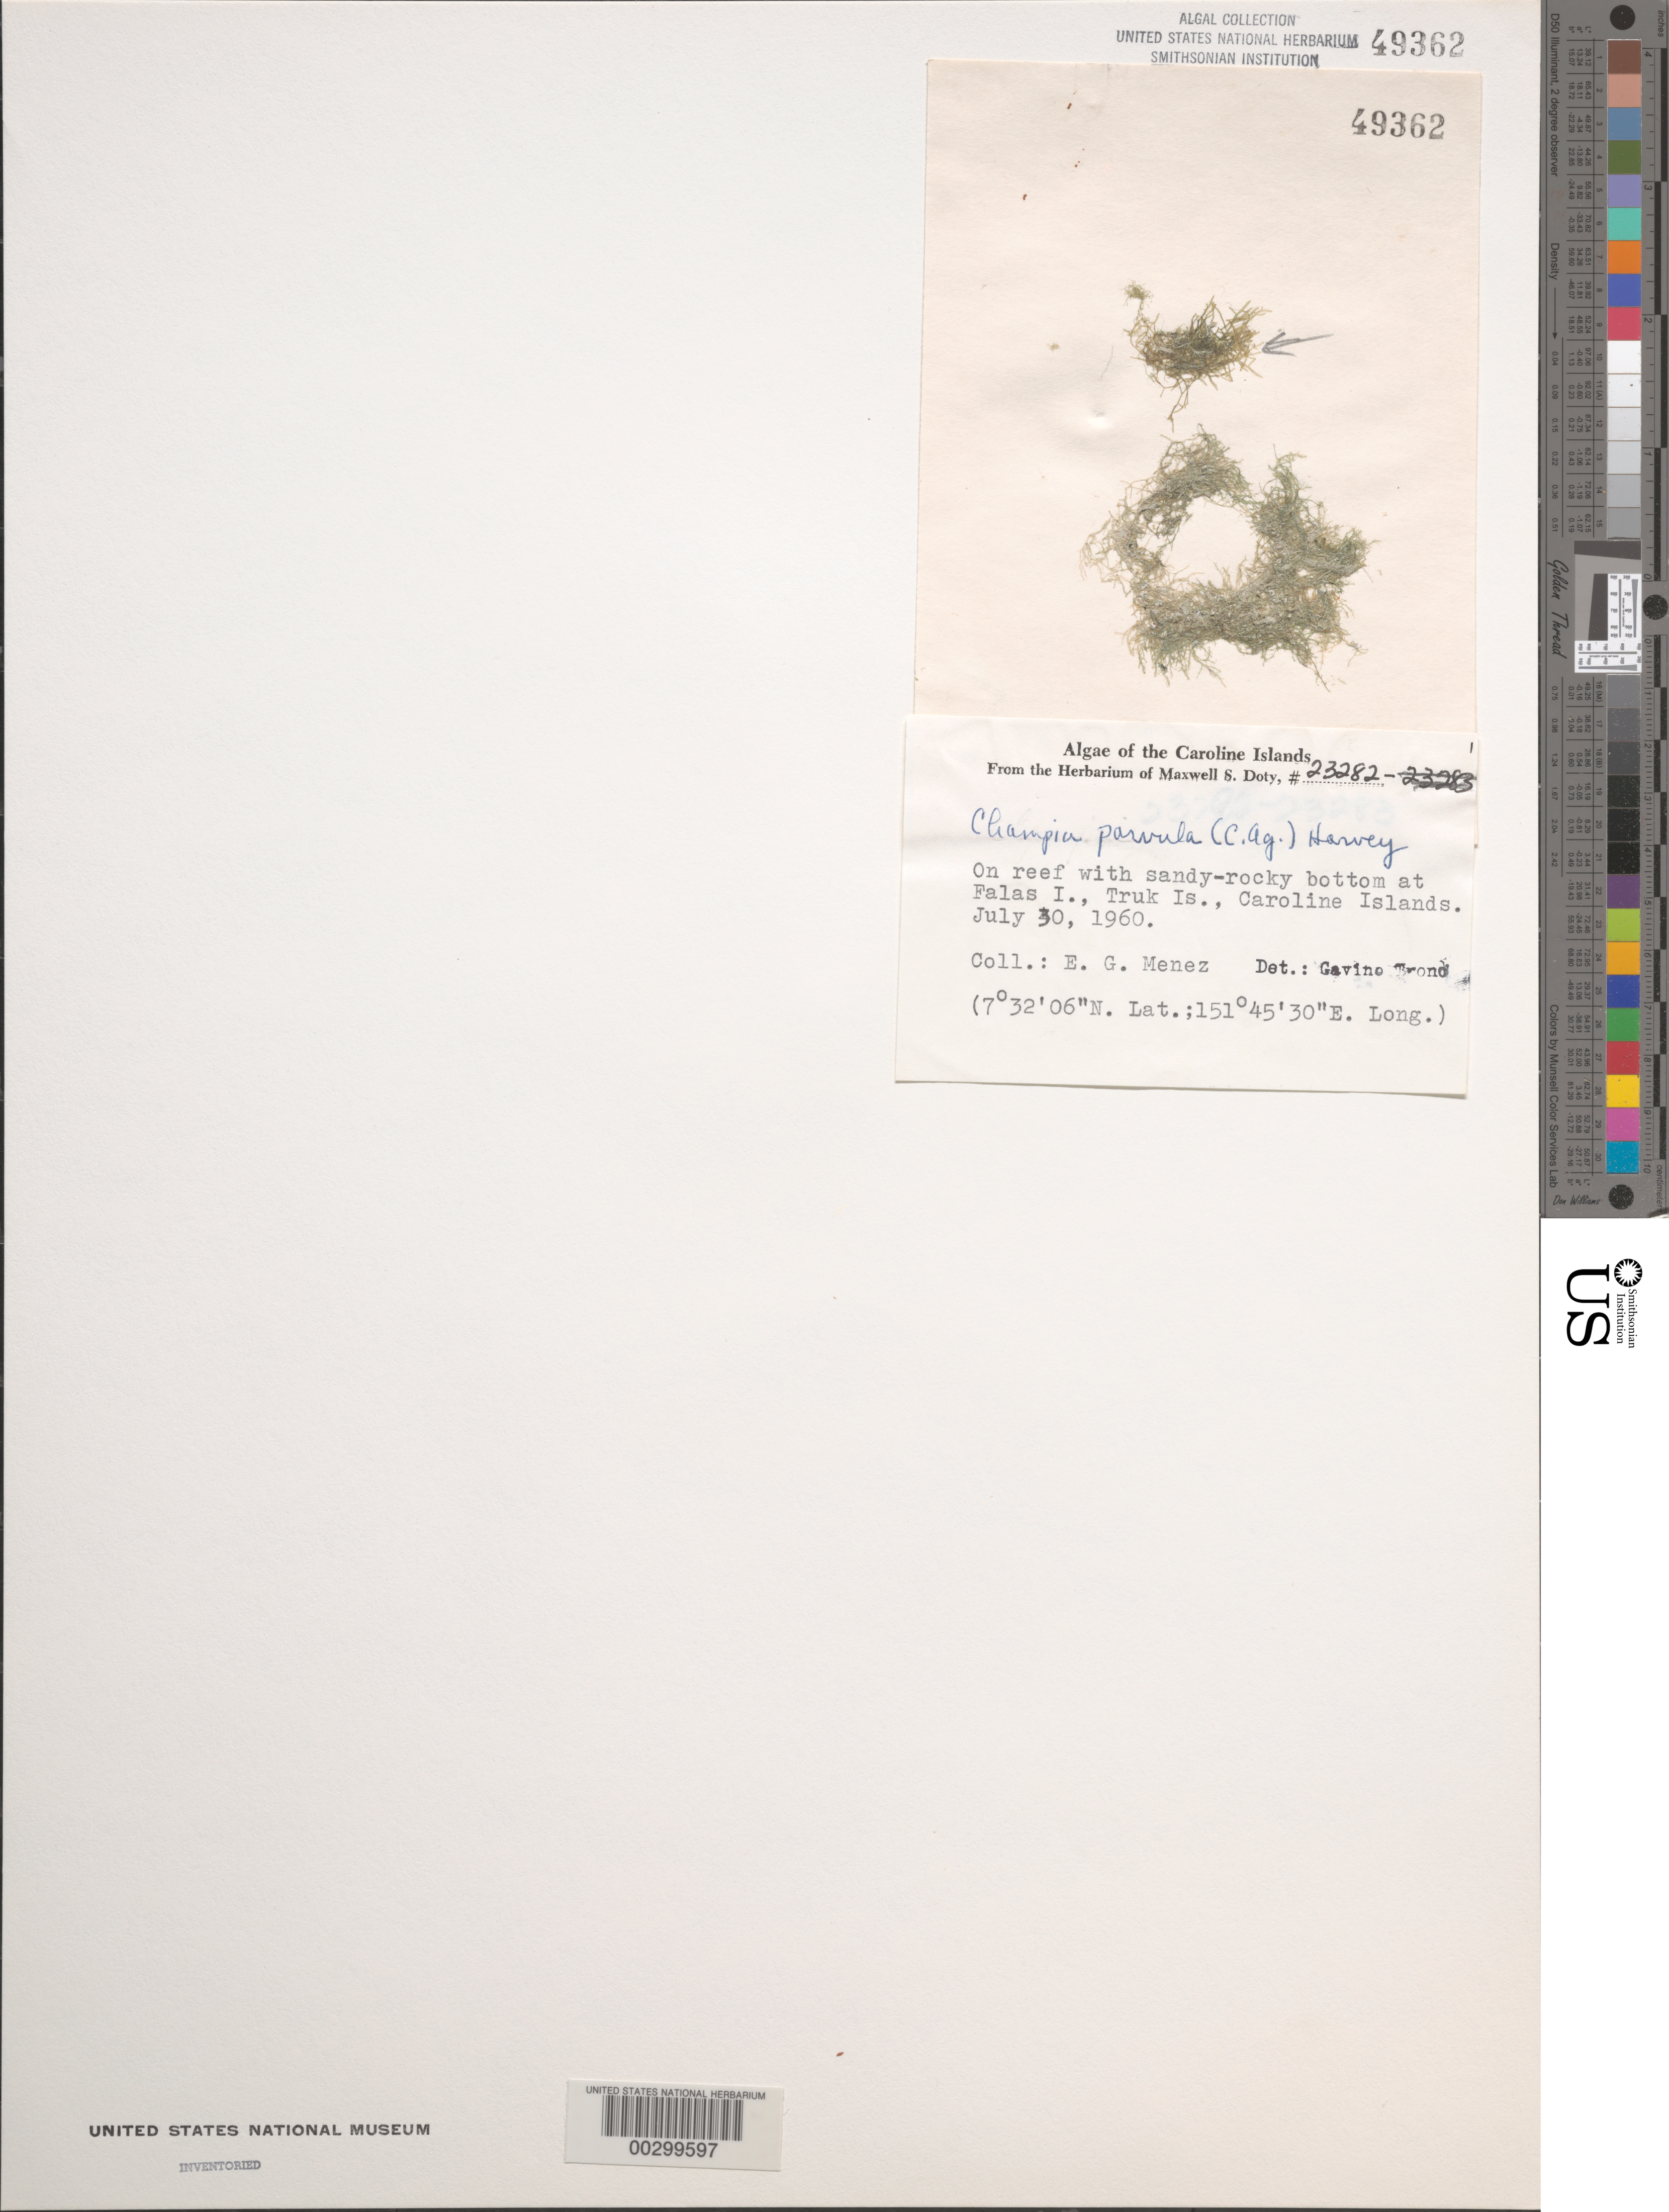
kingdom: Plantae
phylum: Rhodophyta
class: Florideophyceae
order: Rhodymeniales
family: Champiaceae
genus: Champia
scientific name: Champia parvula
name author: (C. Agardh) Harv.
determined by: Trono, Gavino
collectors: Meñez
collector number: MSD 23282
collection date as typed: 30 Jul 1960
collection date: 1960-07-30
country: Micronesia, Federated States of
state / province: Truk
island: Falas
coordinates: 7 32' 06" N, 151 45' 30" E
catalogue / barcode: US 49362